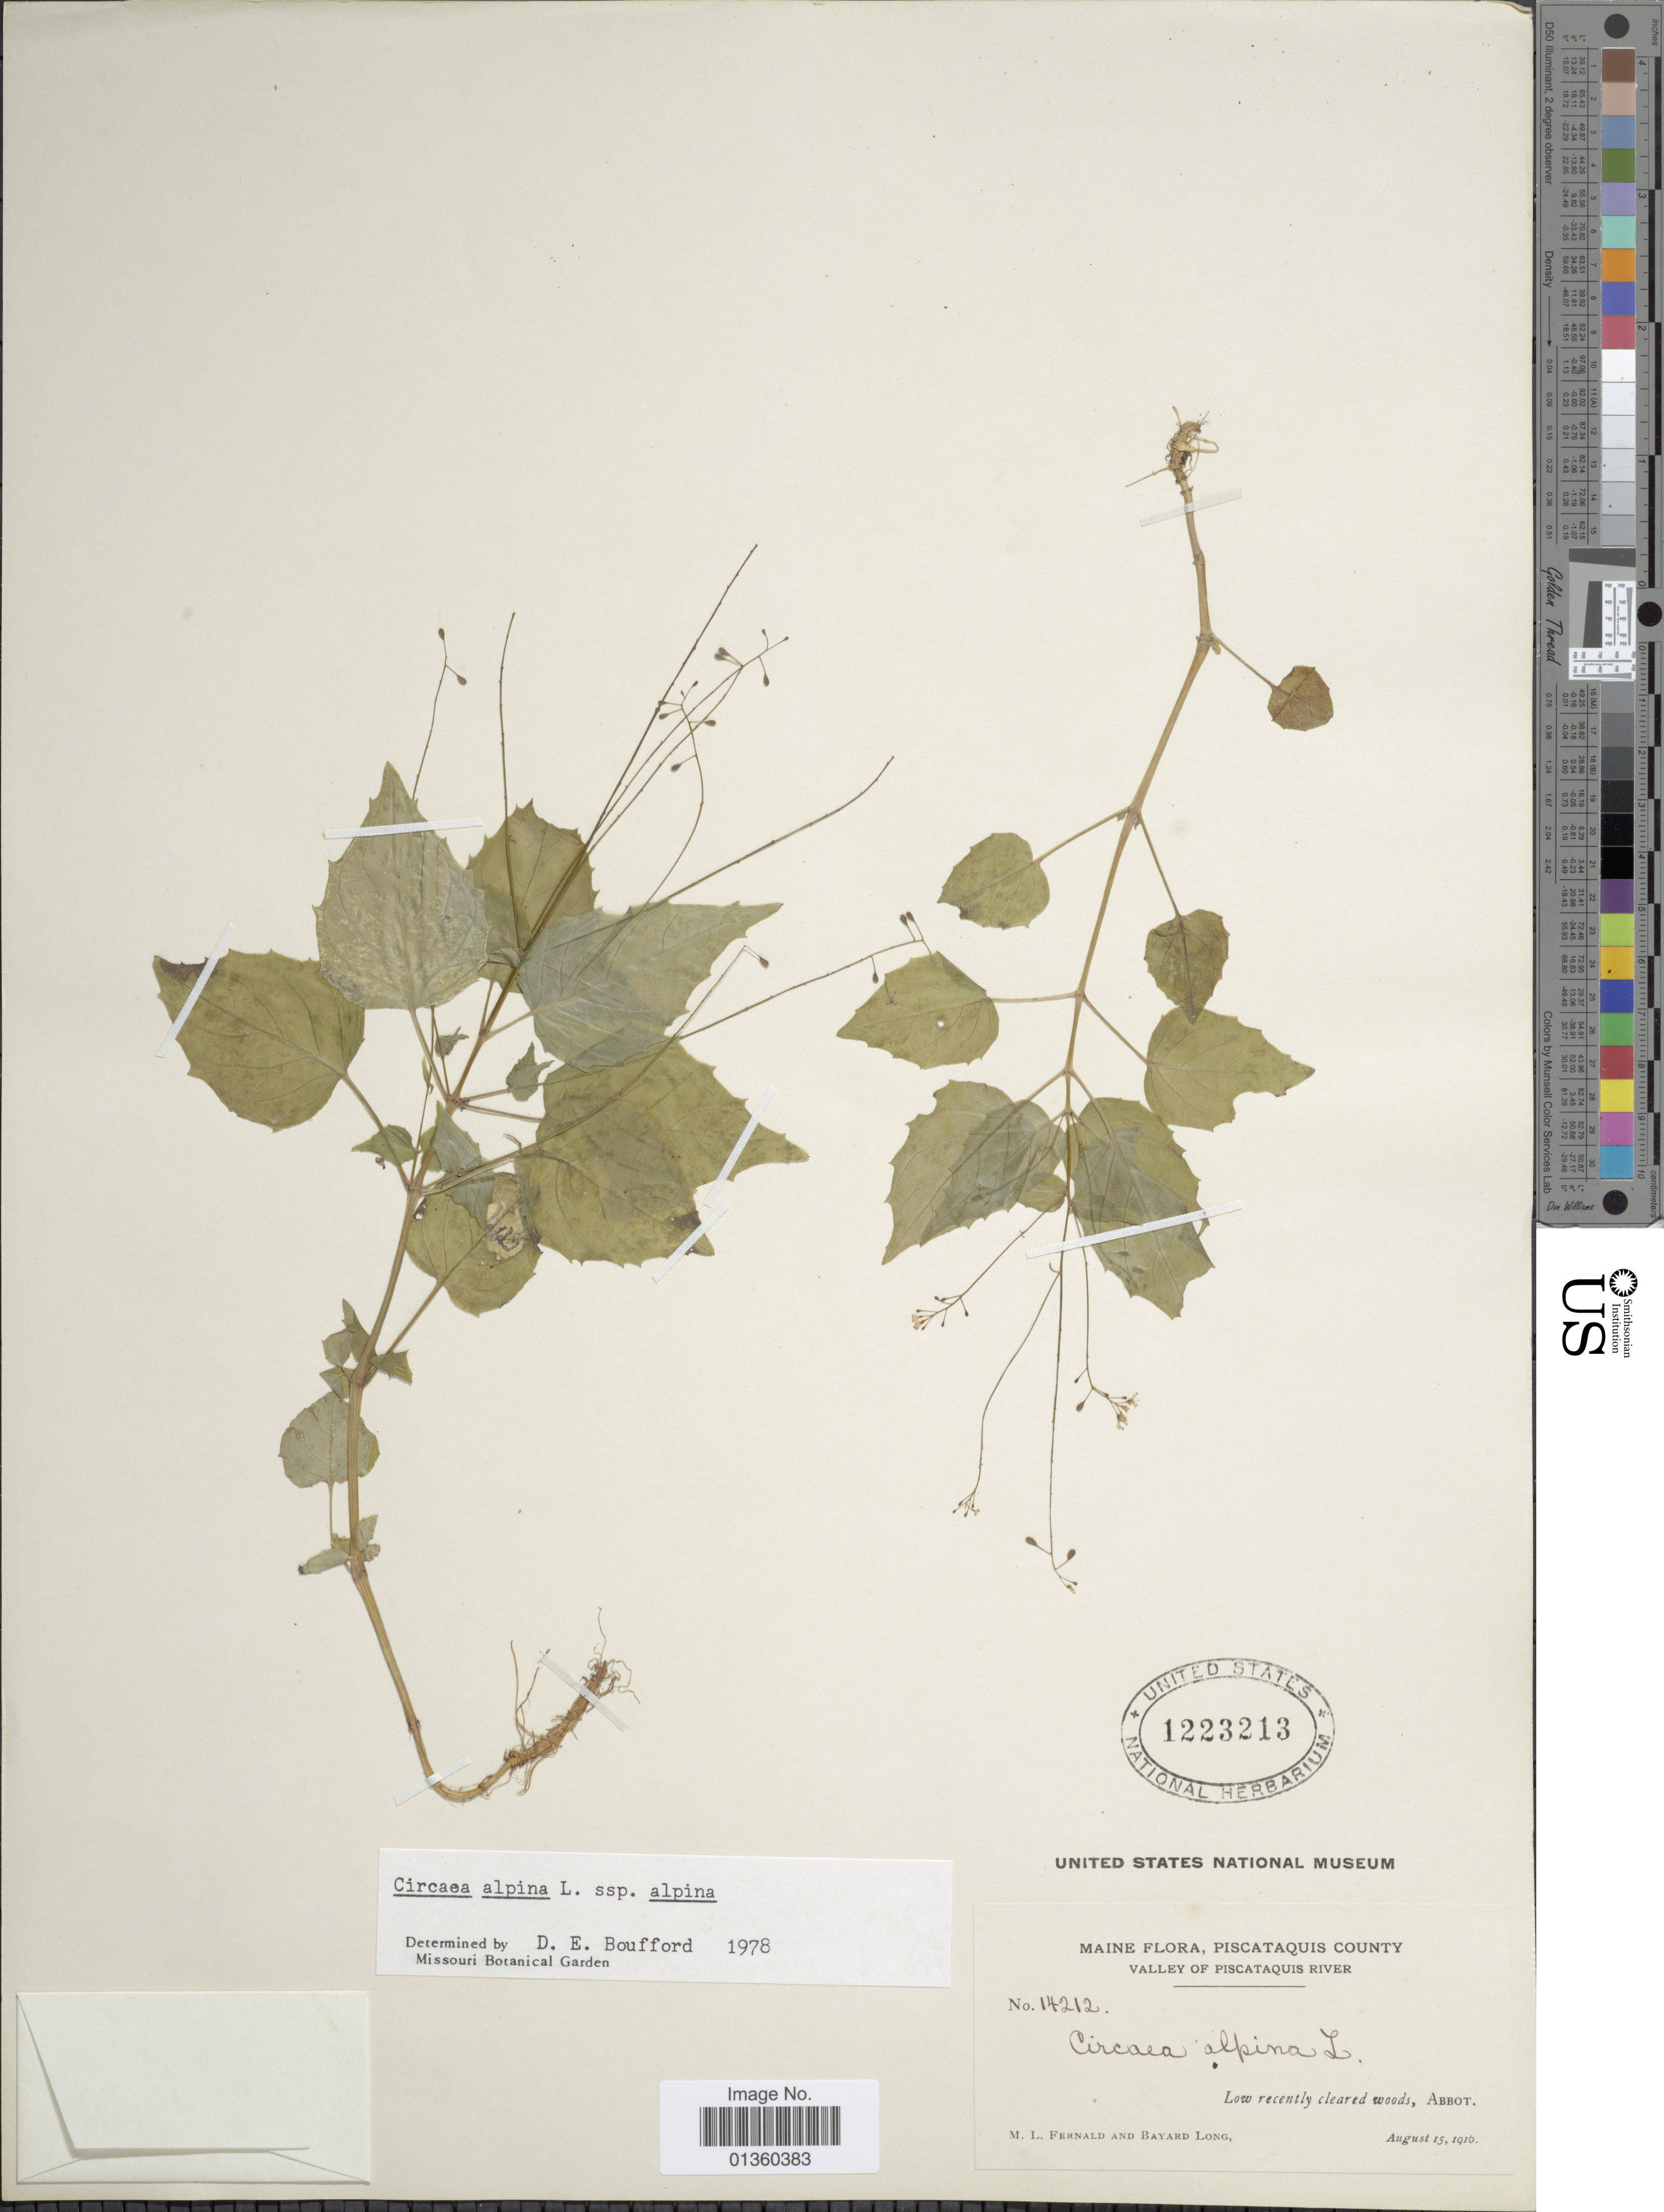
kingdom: Plantae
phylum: Tracheophyta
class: Magnoliopsida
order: Myrtales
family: Onagraceae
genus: Circaea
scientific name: Circaea alpina subsp. alpina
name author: L.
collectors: M. L. Fernald & B. H. Long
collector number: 14212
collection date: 1916-08-15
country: United States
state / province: Maine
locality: Piscataquis County, Valley of Piscataquis River, Abbot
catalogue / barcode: US 1223213